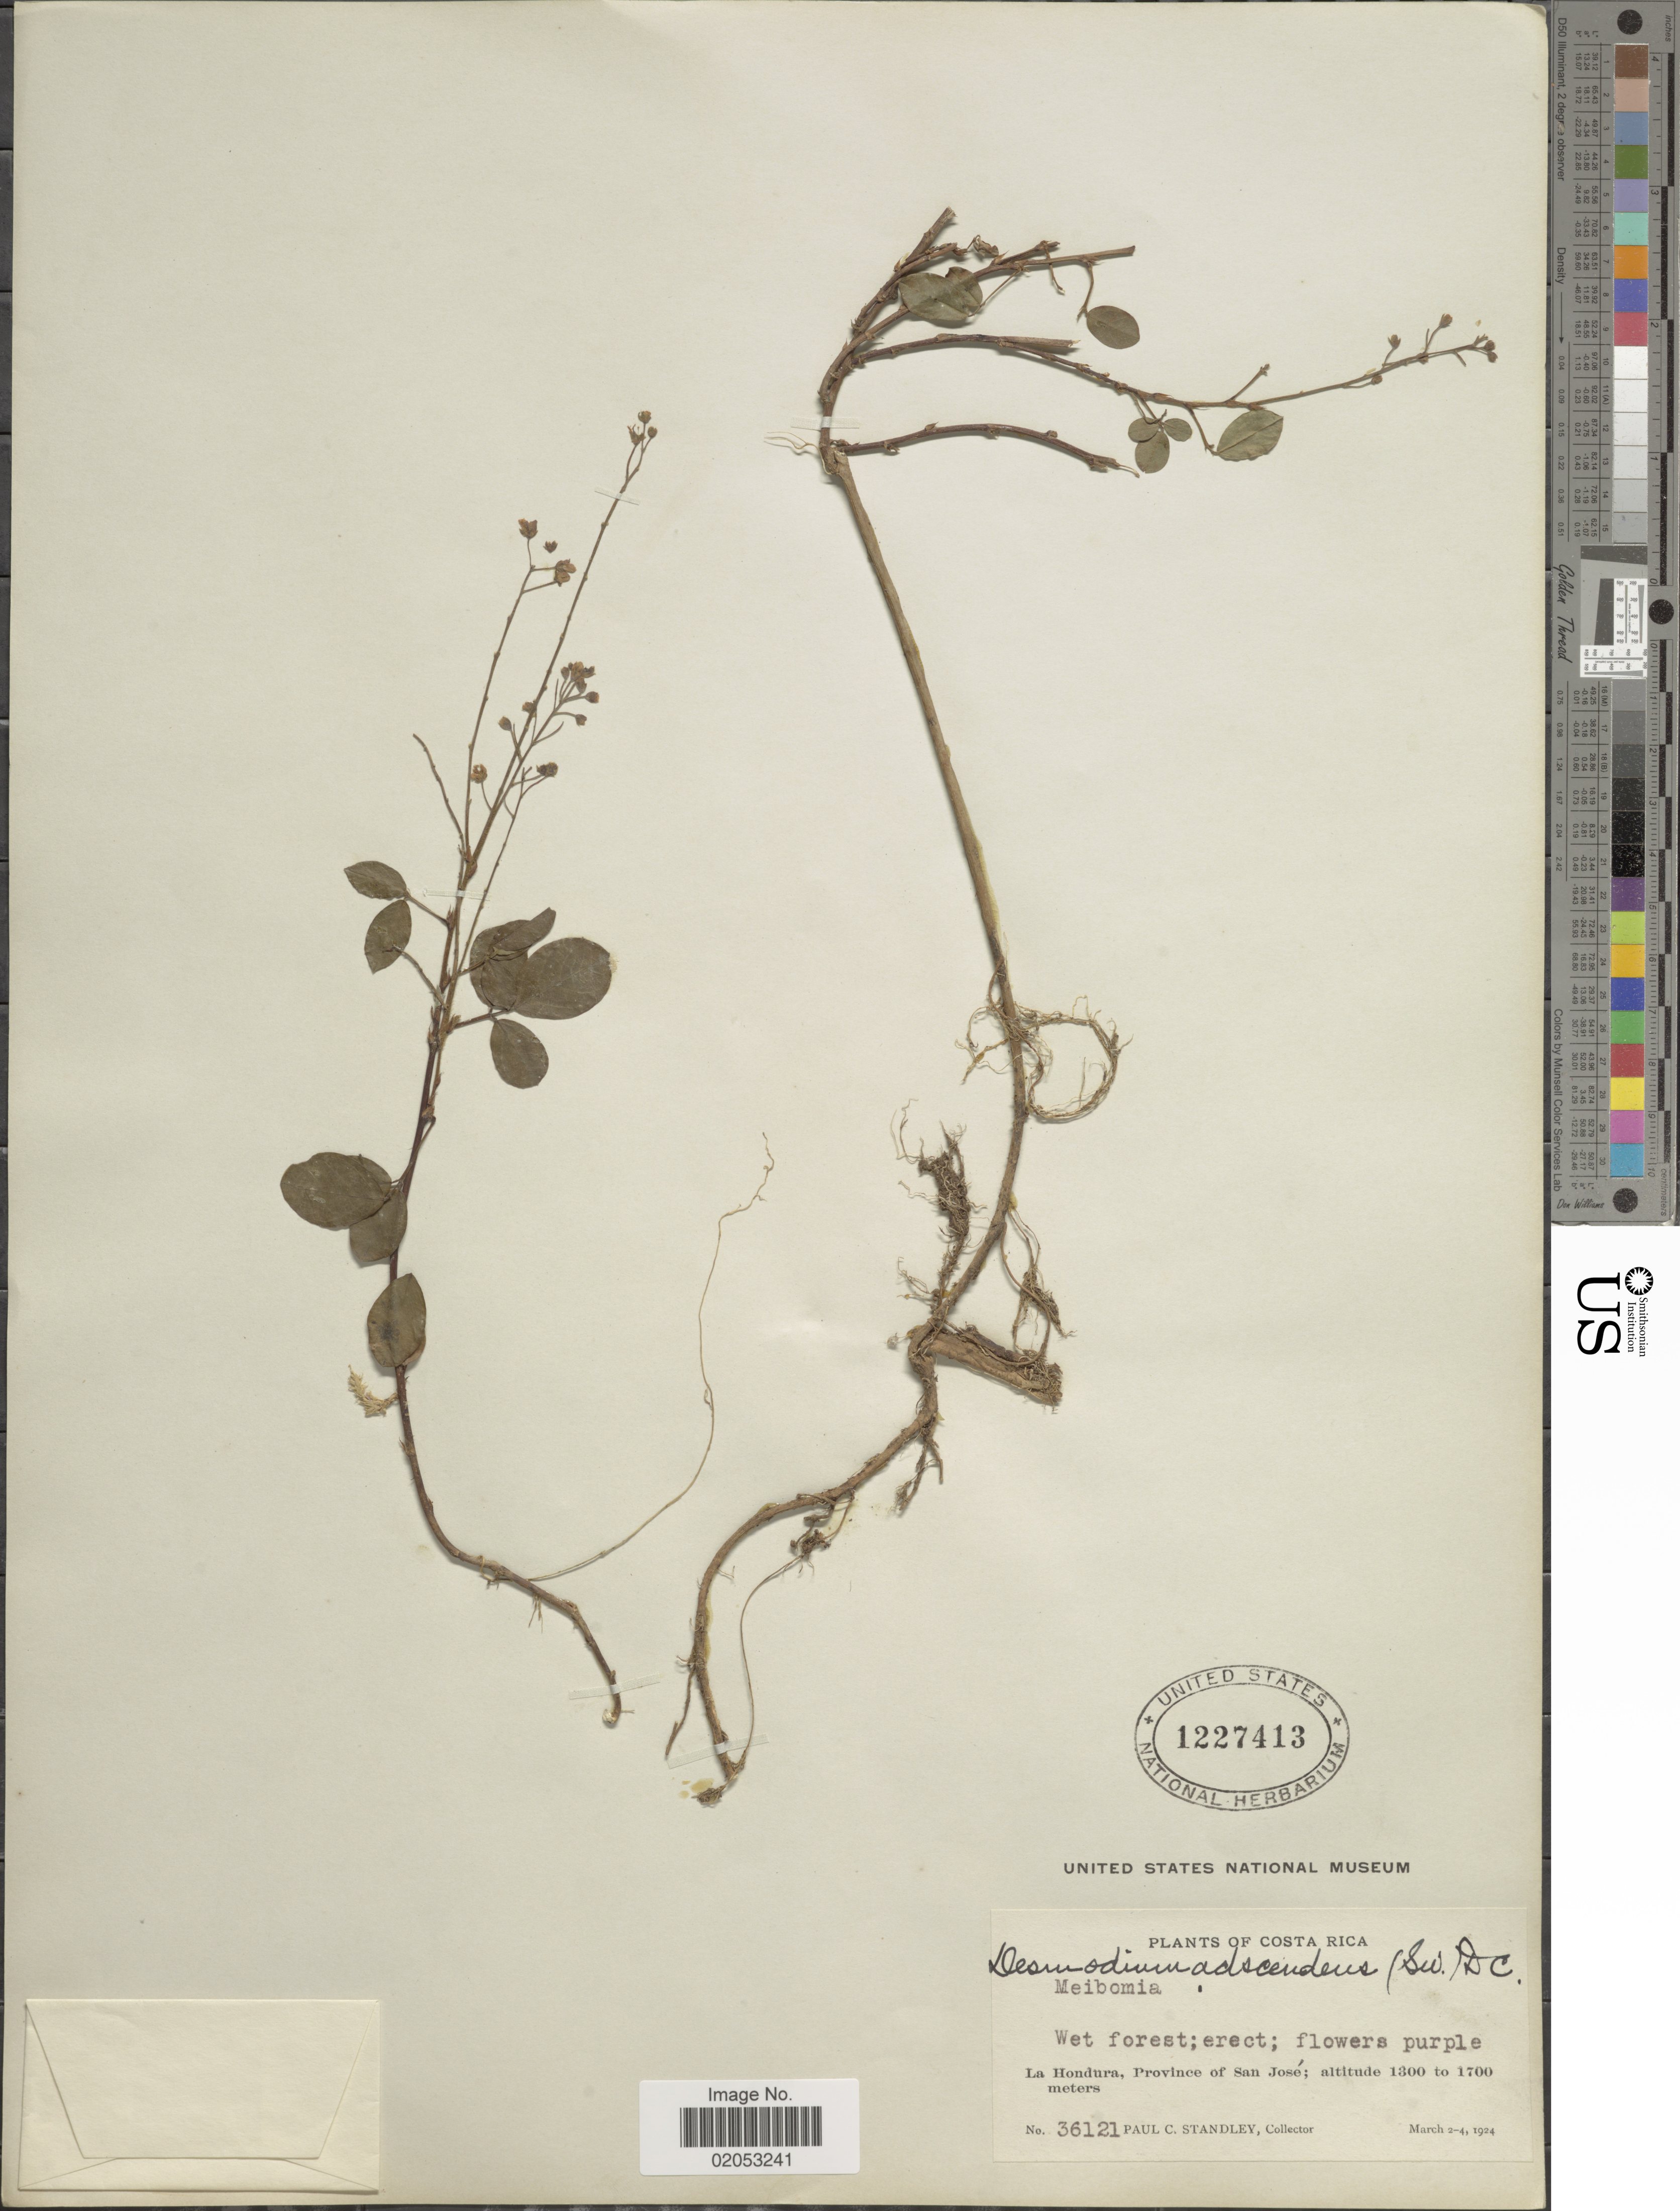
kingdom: Plantae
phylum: Tracheophyta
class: Magnoliopsida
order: Fabales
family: Fabaceae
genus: Grona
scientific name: Grona adscendens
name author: (Sw.) H. Ohashi & K. Ohashi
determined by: Strong, Mark T., (BOT), Smithsonian Institution - National Museum of Natural History (UNITED STATES)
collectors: P. C. Standley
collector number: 36121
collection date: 1924-03-02/1924-03-04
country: Costa Rica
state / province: San José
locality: La Hondura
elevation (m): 1300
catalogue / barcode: US 1227413